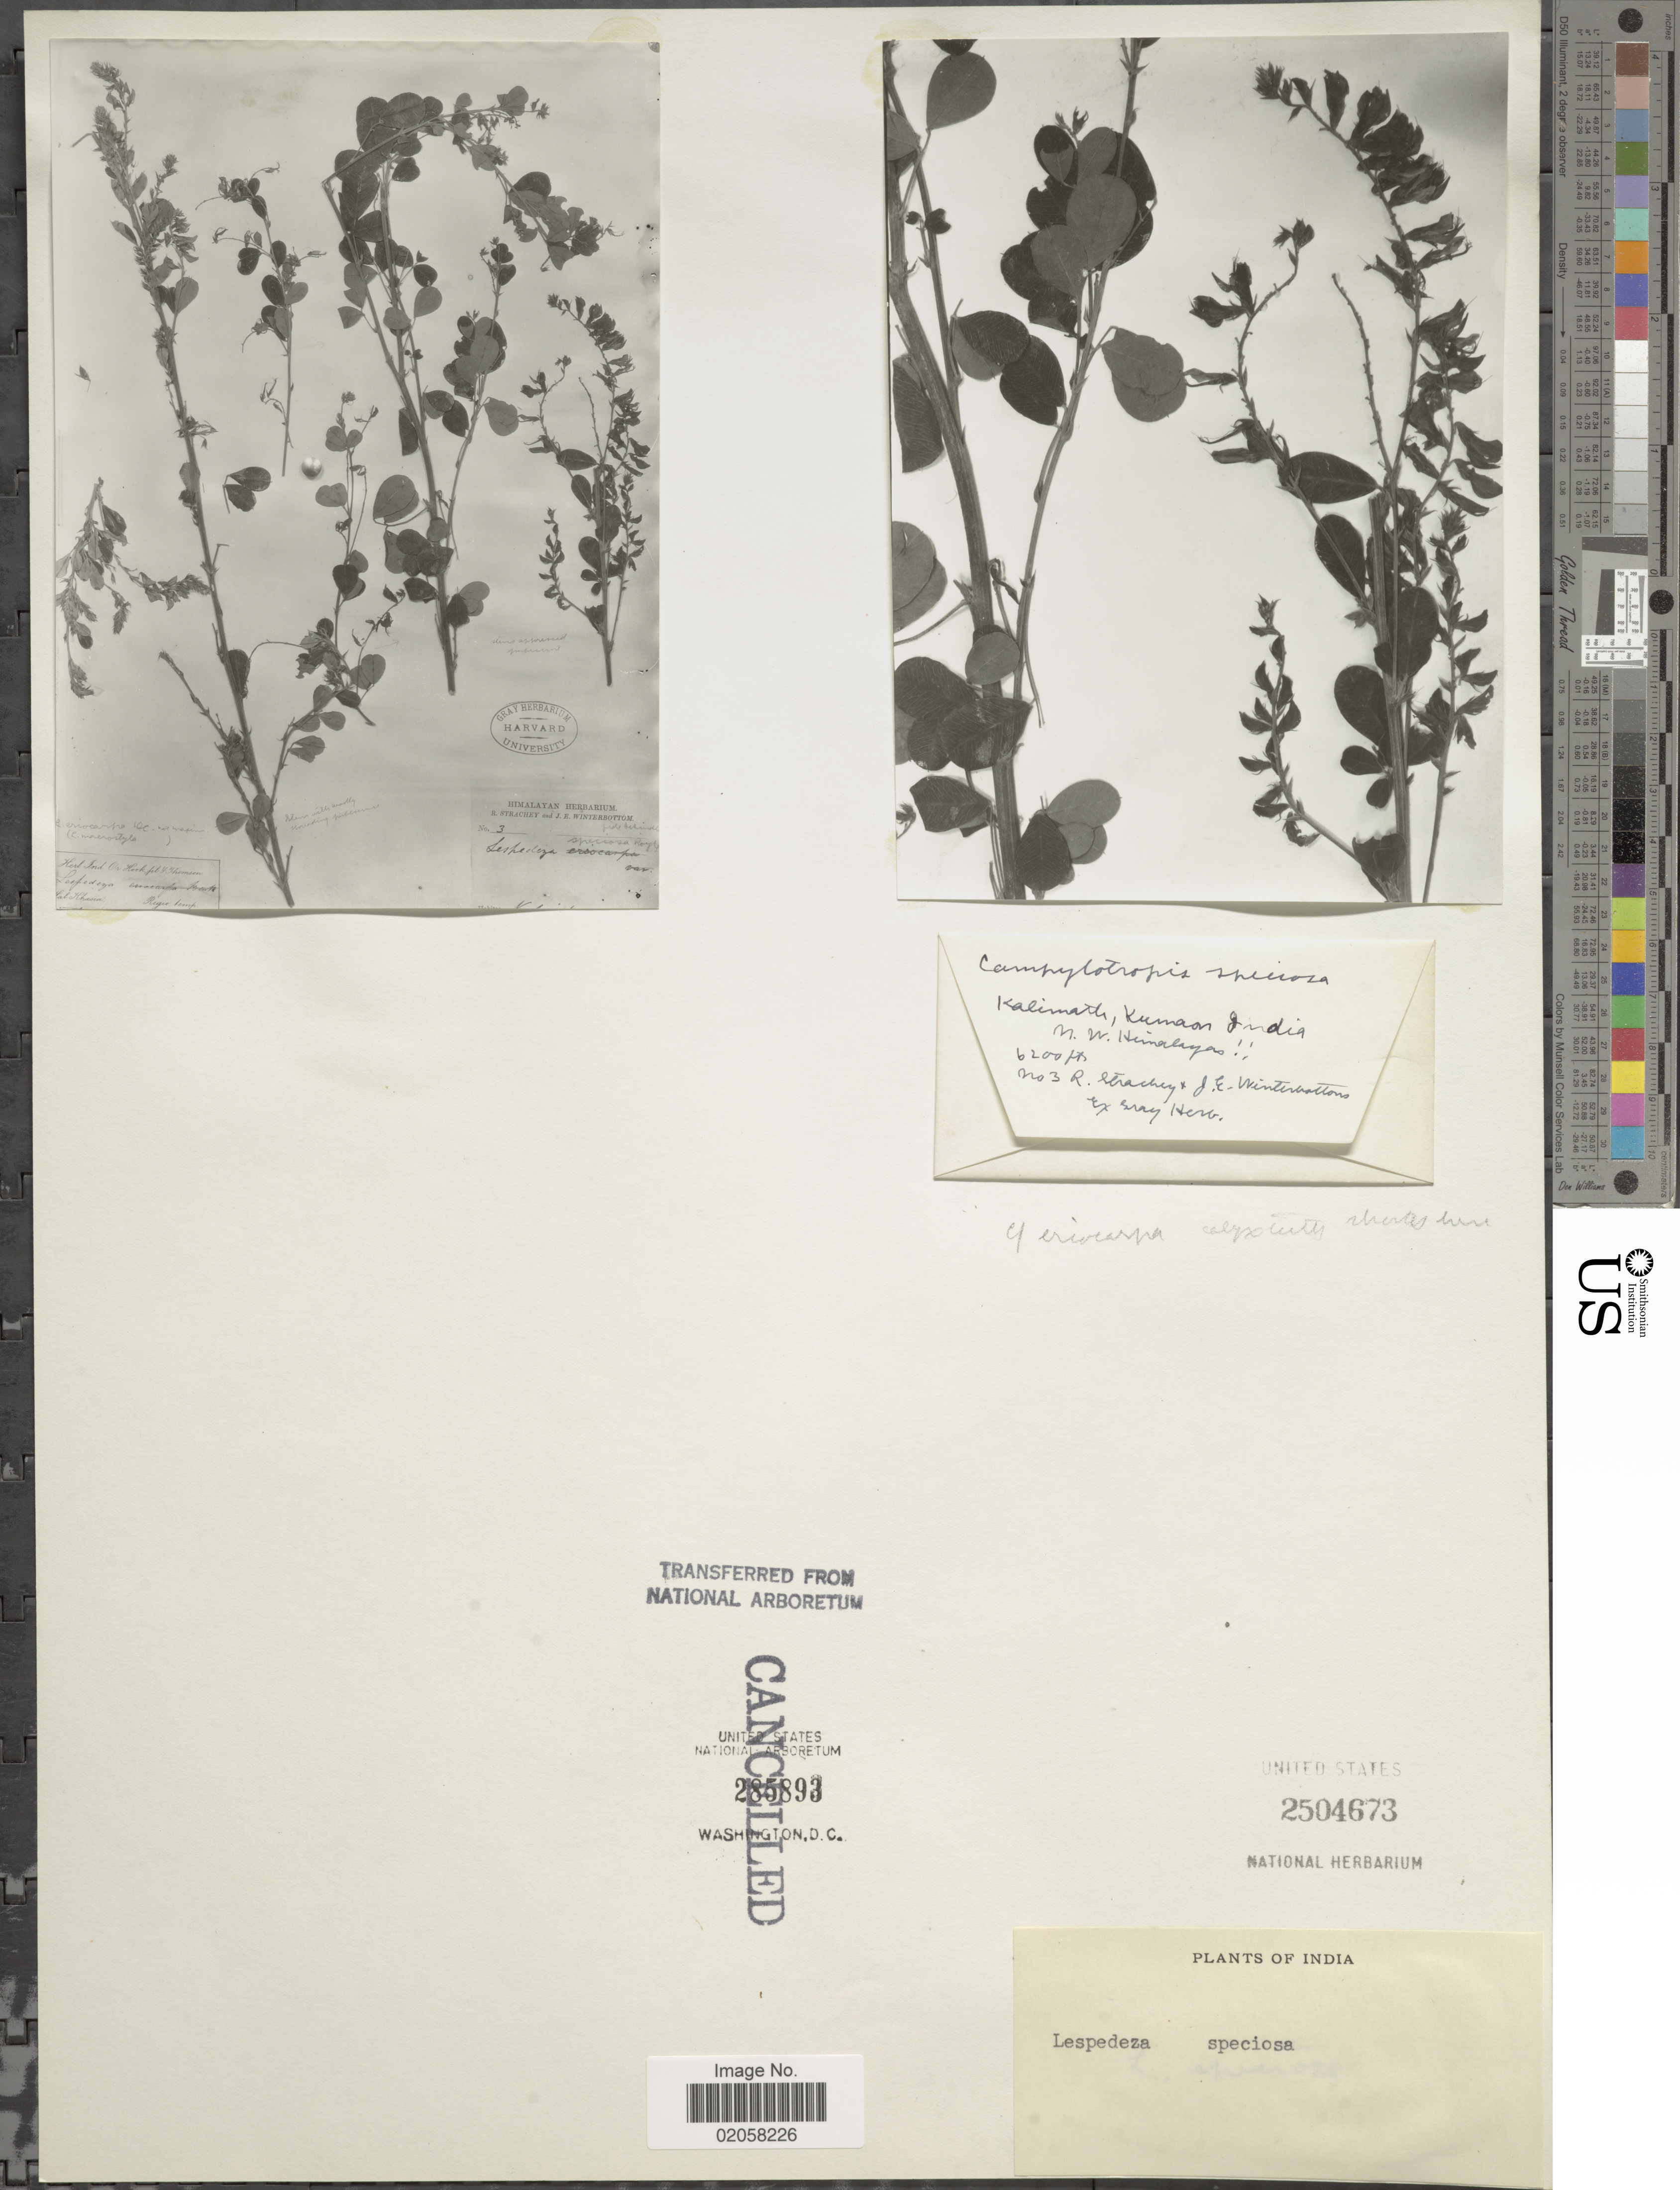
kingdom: Plantae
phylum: Tracheophyta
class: Magnoliopsida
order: Fabales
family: Fabaceae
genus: Campylotropis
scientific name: Campylotropis speciosa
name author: (Schindl.) Schindl.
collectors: R. Strachey & J. Winterbottom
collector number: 3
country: India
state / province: Uttarakhand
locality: Kalimath, Kumaon, N.W. Himalayas, Khasia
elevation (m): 1890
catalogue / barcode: US 2504673